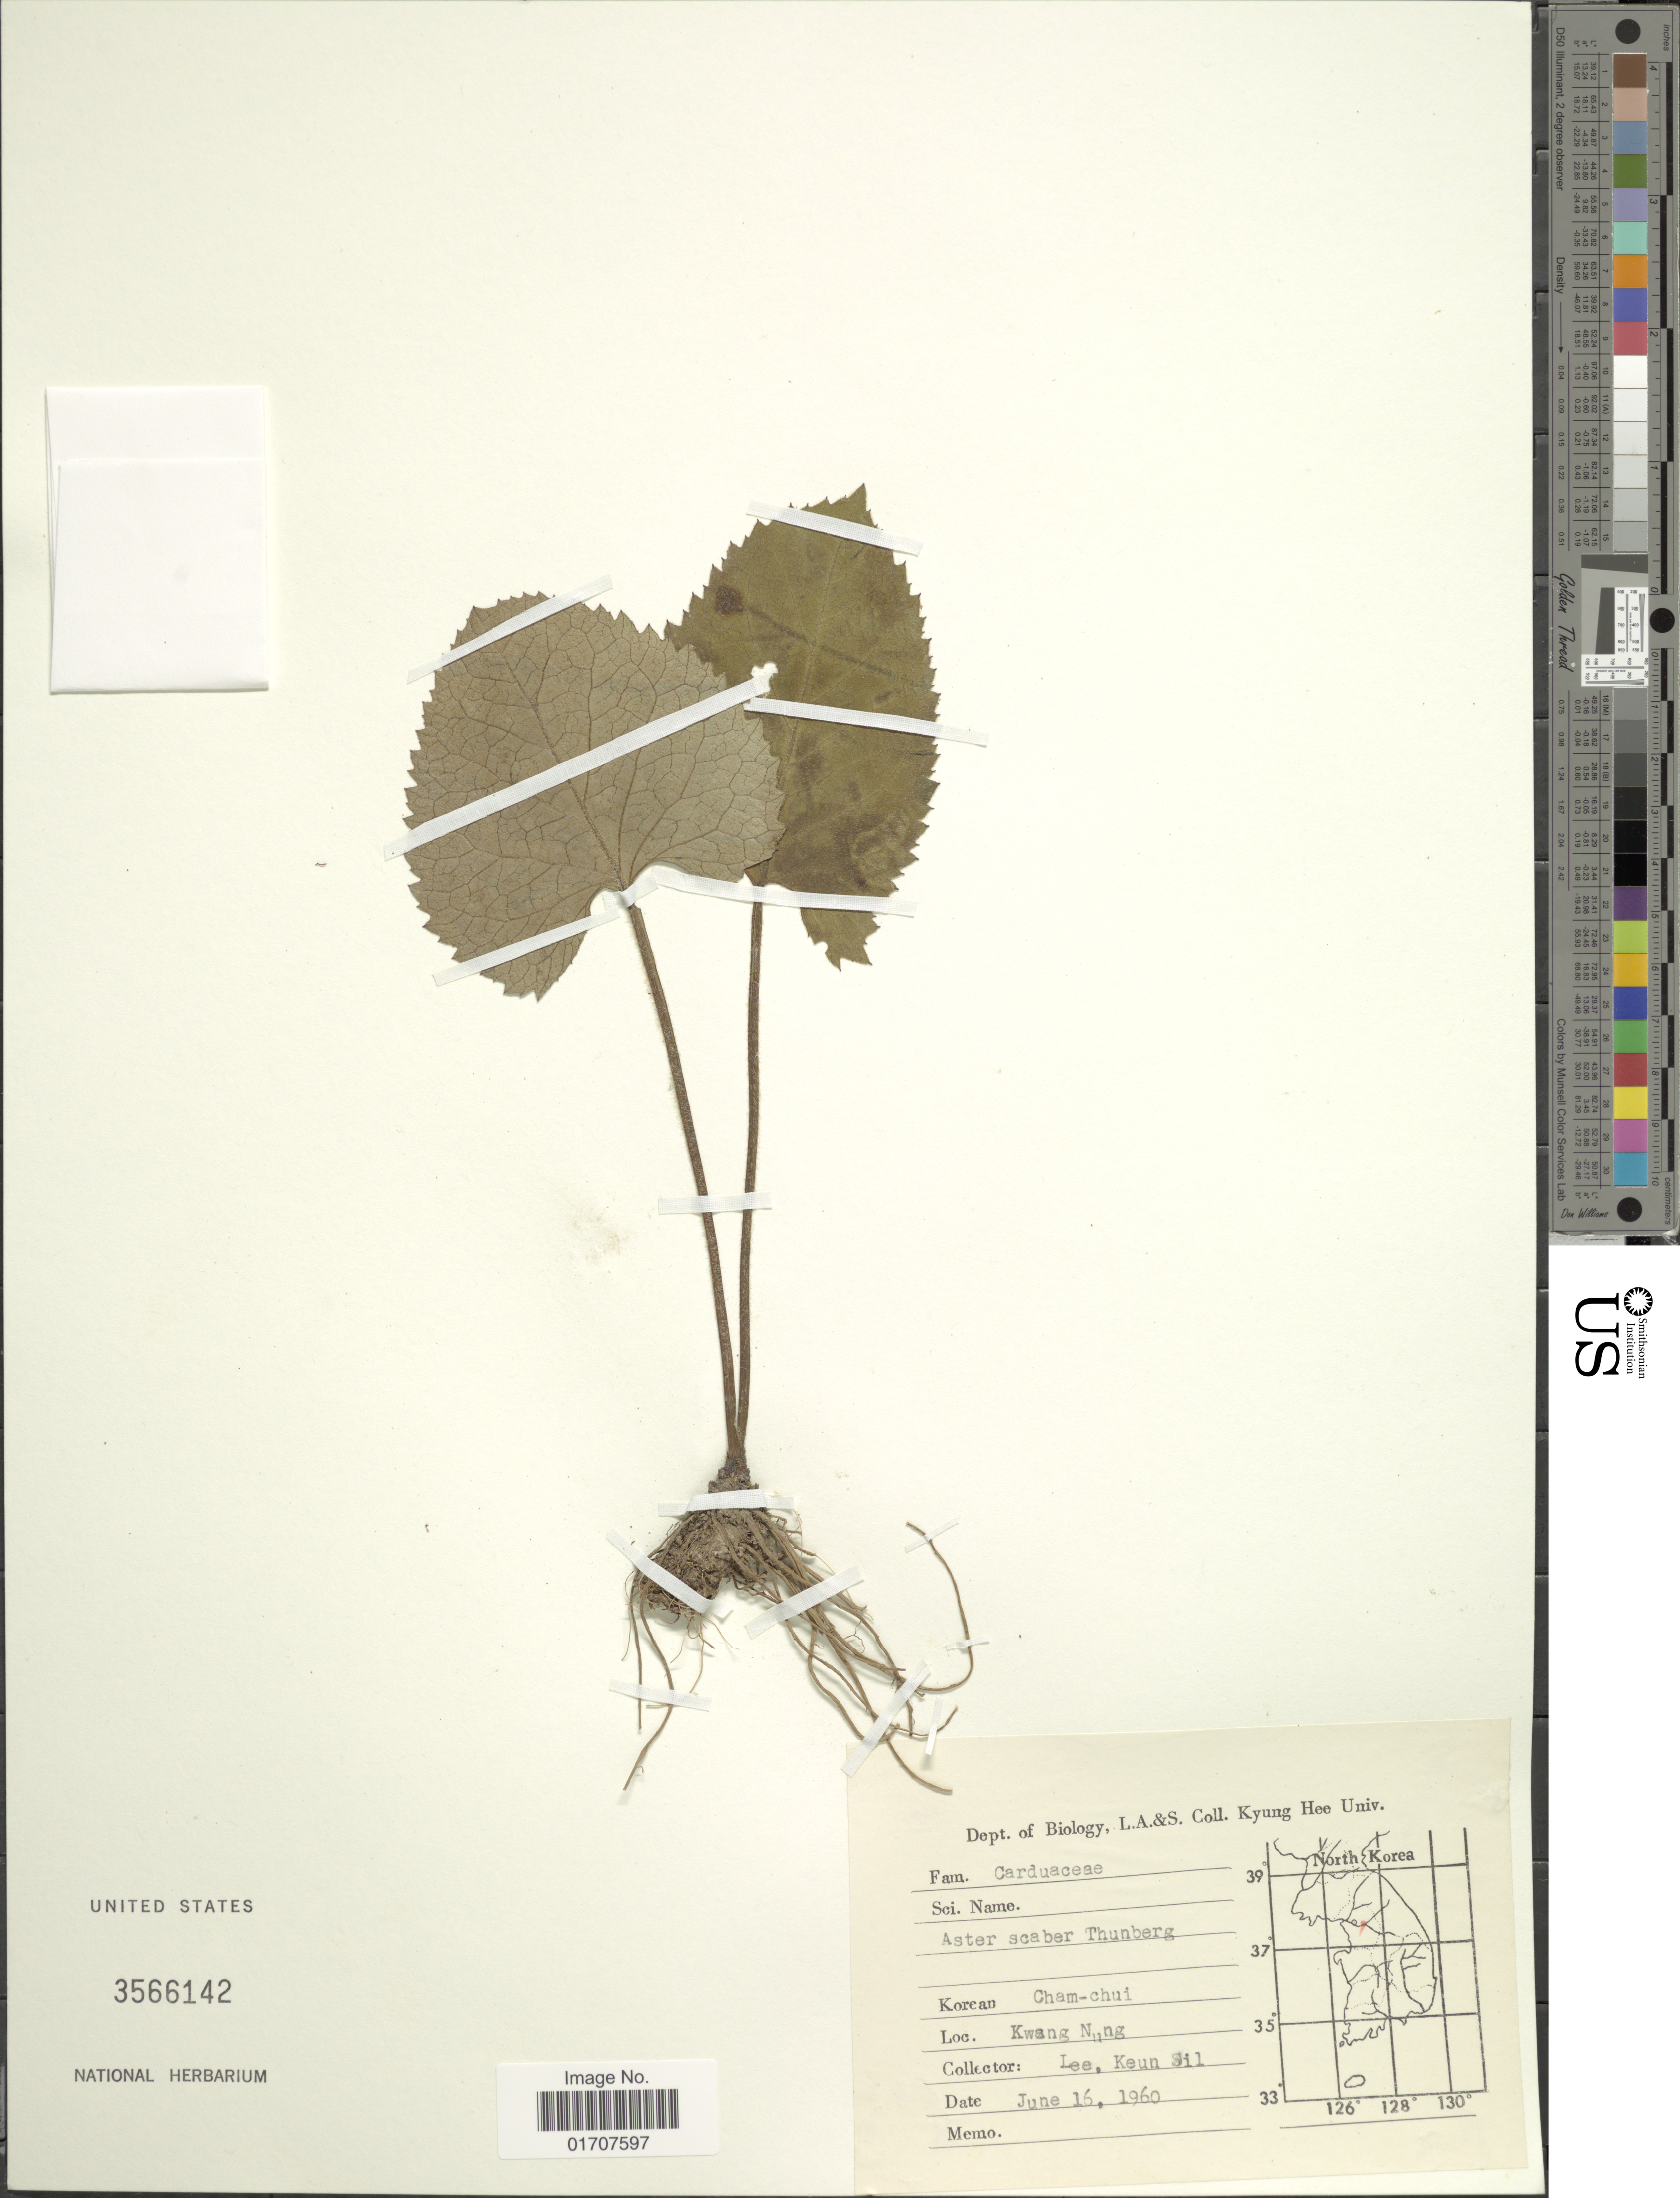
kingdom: Plantae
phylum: Tracheophyta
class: Magnoliopsida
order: Asterales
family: Asteraceae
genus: Doellingeria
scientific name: Doellingeria scaber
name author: (Thunb.) Nees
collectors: K. Lee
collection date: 1960-06-16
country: South Korea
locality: Kwang Nung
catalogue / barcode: US 3566142